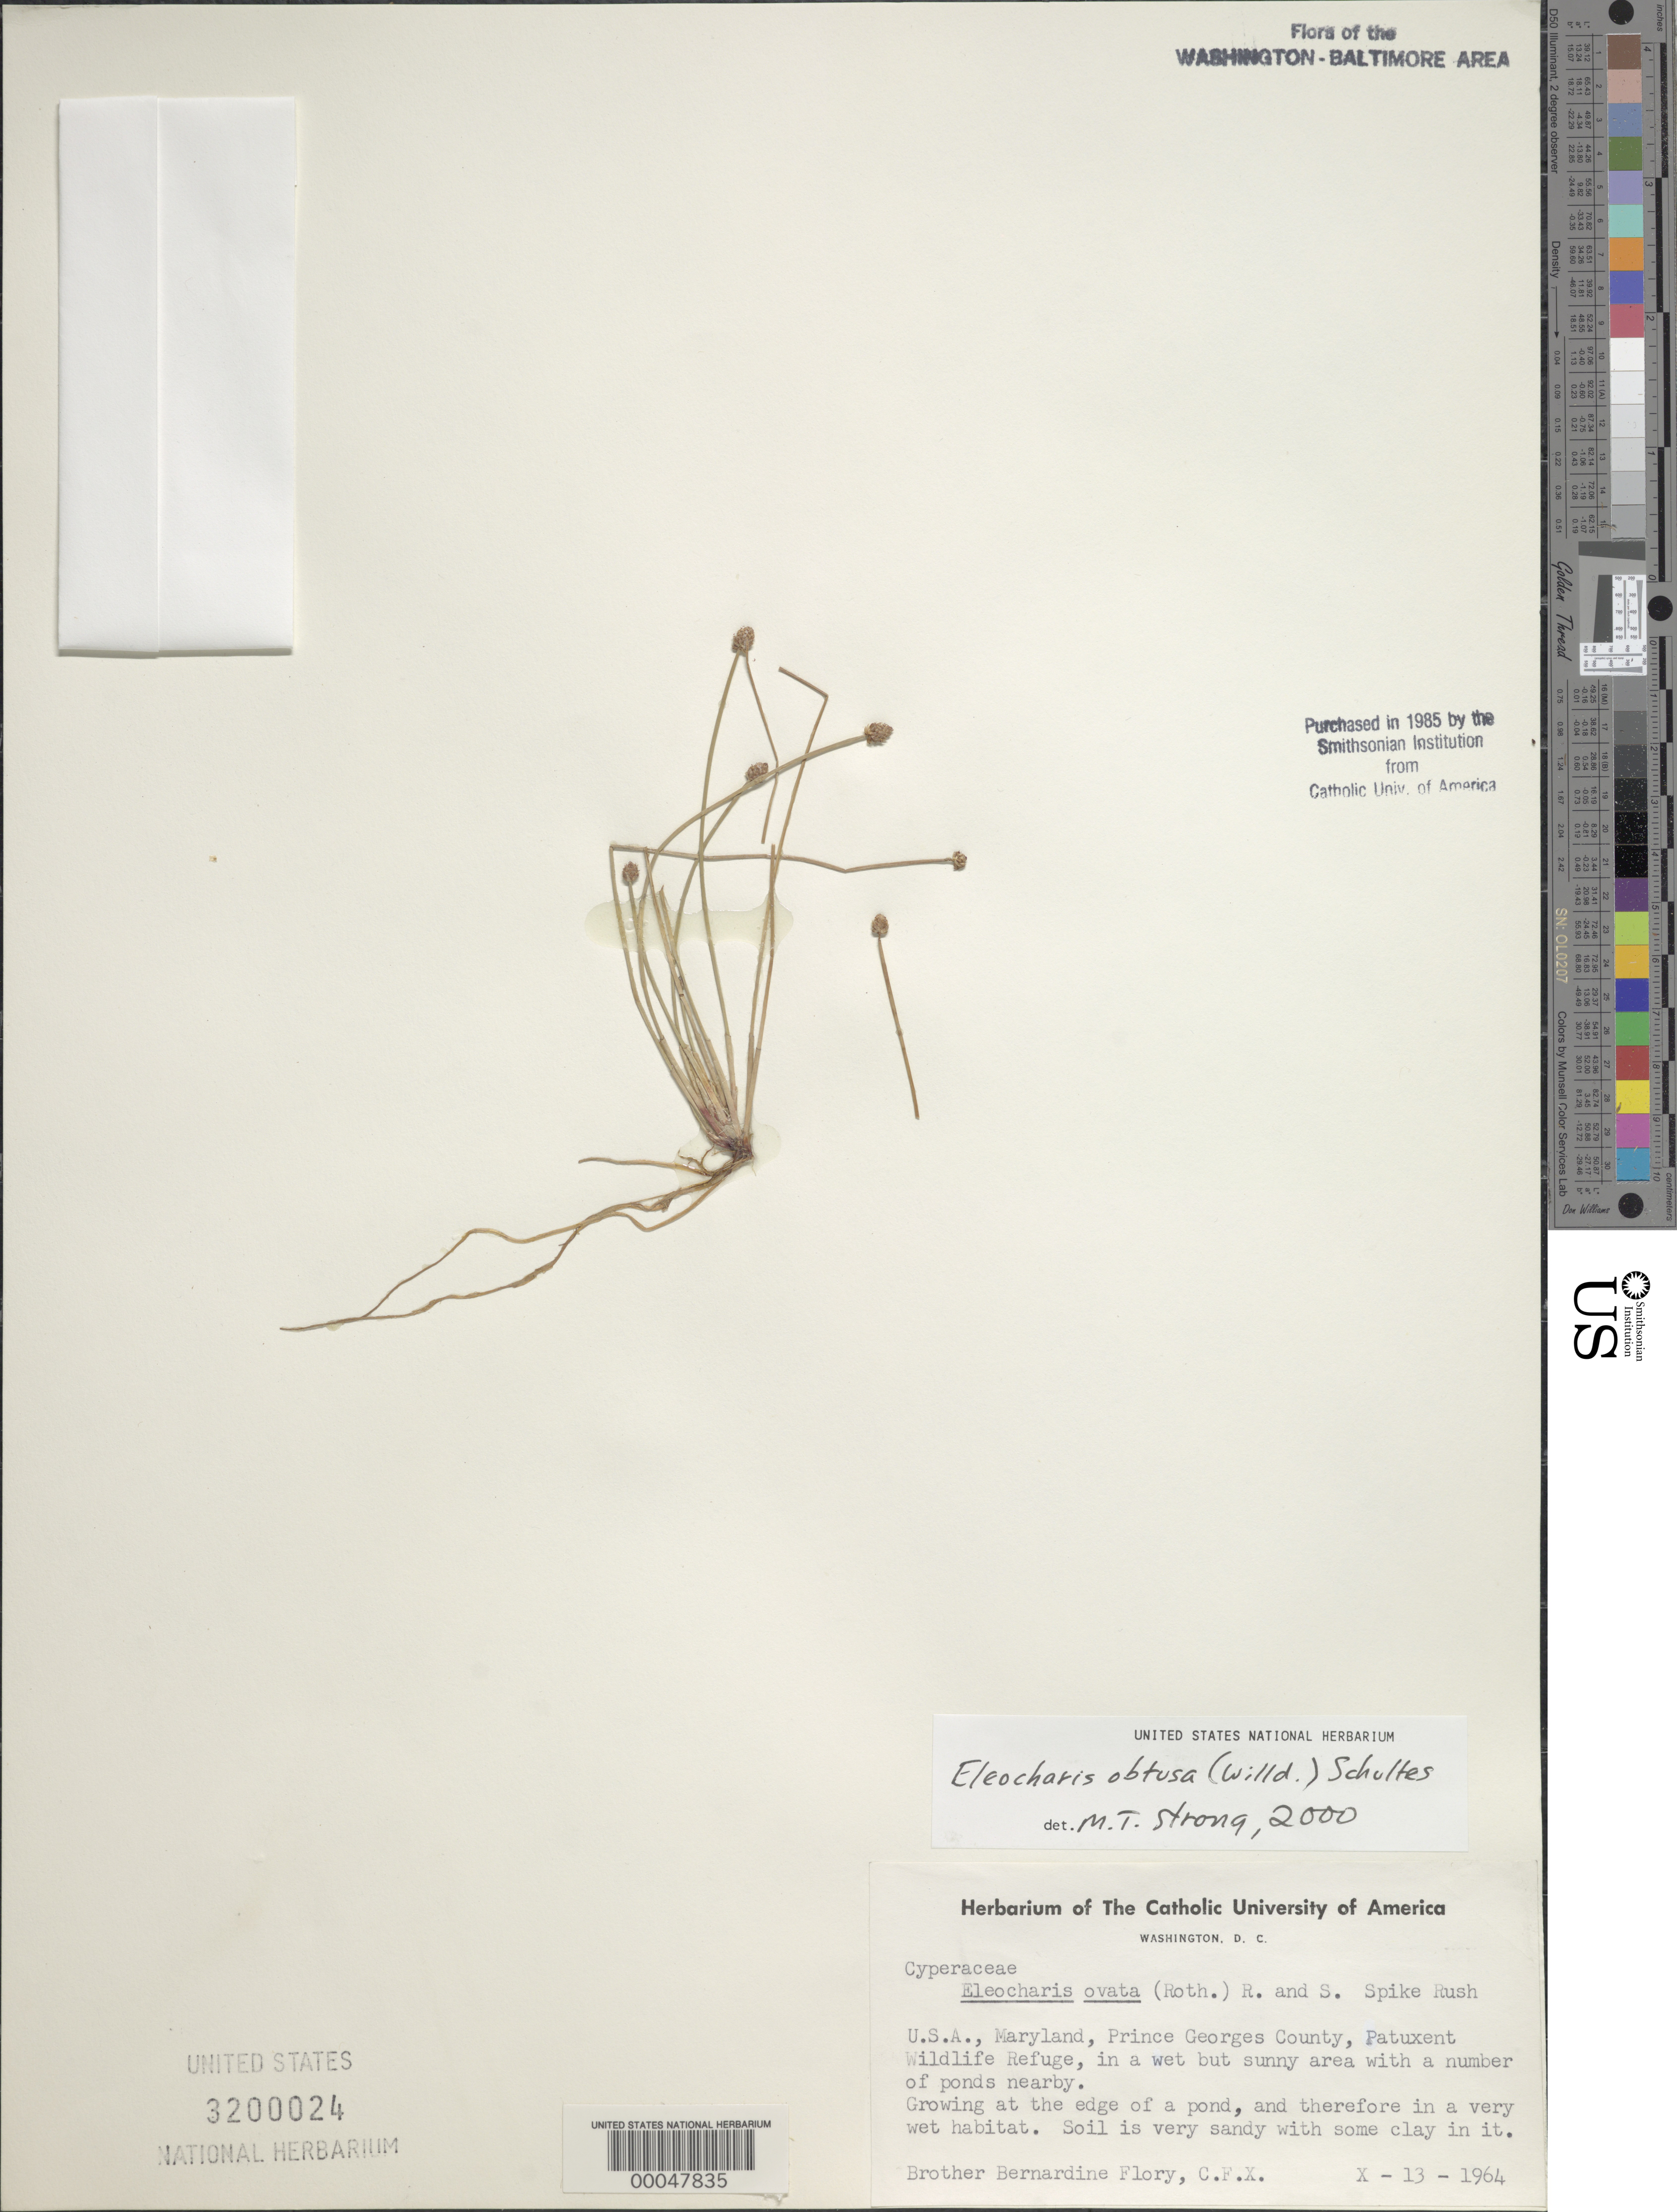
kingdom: Plantae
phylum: Tracheophyta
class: Liliopsida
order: Poales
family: Cyperaceae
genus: Eleocharis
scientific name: Eleocharis obtusa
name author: (Willd.) Schult.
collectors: B. Flory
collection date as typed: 13 Oct 1964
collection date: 1964-10-13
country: United States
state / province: Maryland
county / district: Prince George's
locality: Patuxent Wildlife Refuge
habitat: Pond's edge, sandy soil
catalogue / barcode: US 3200024